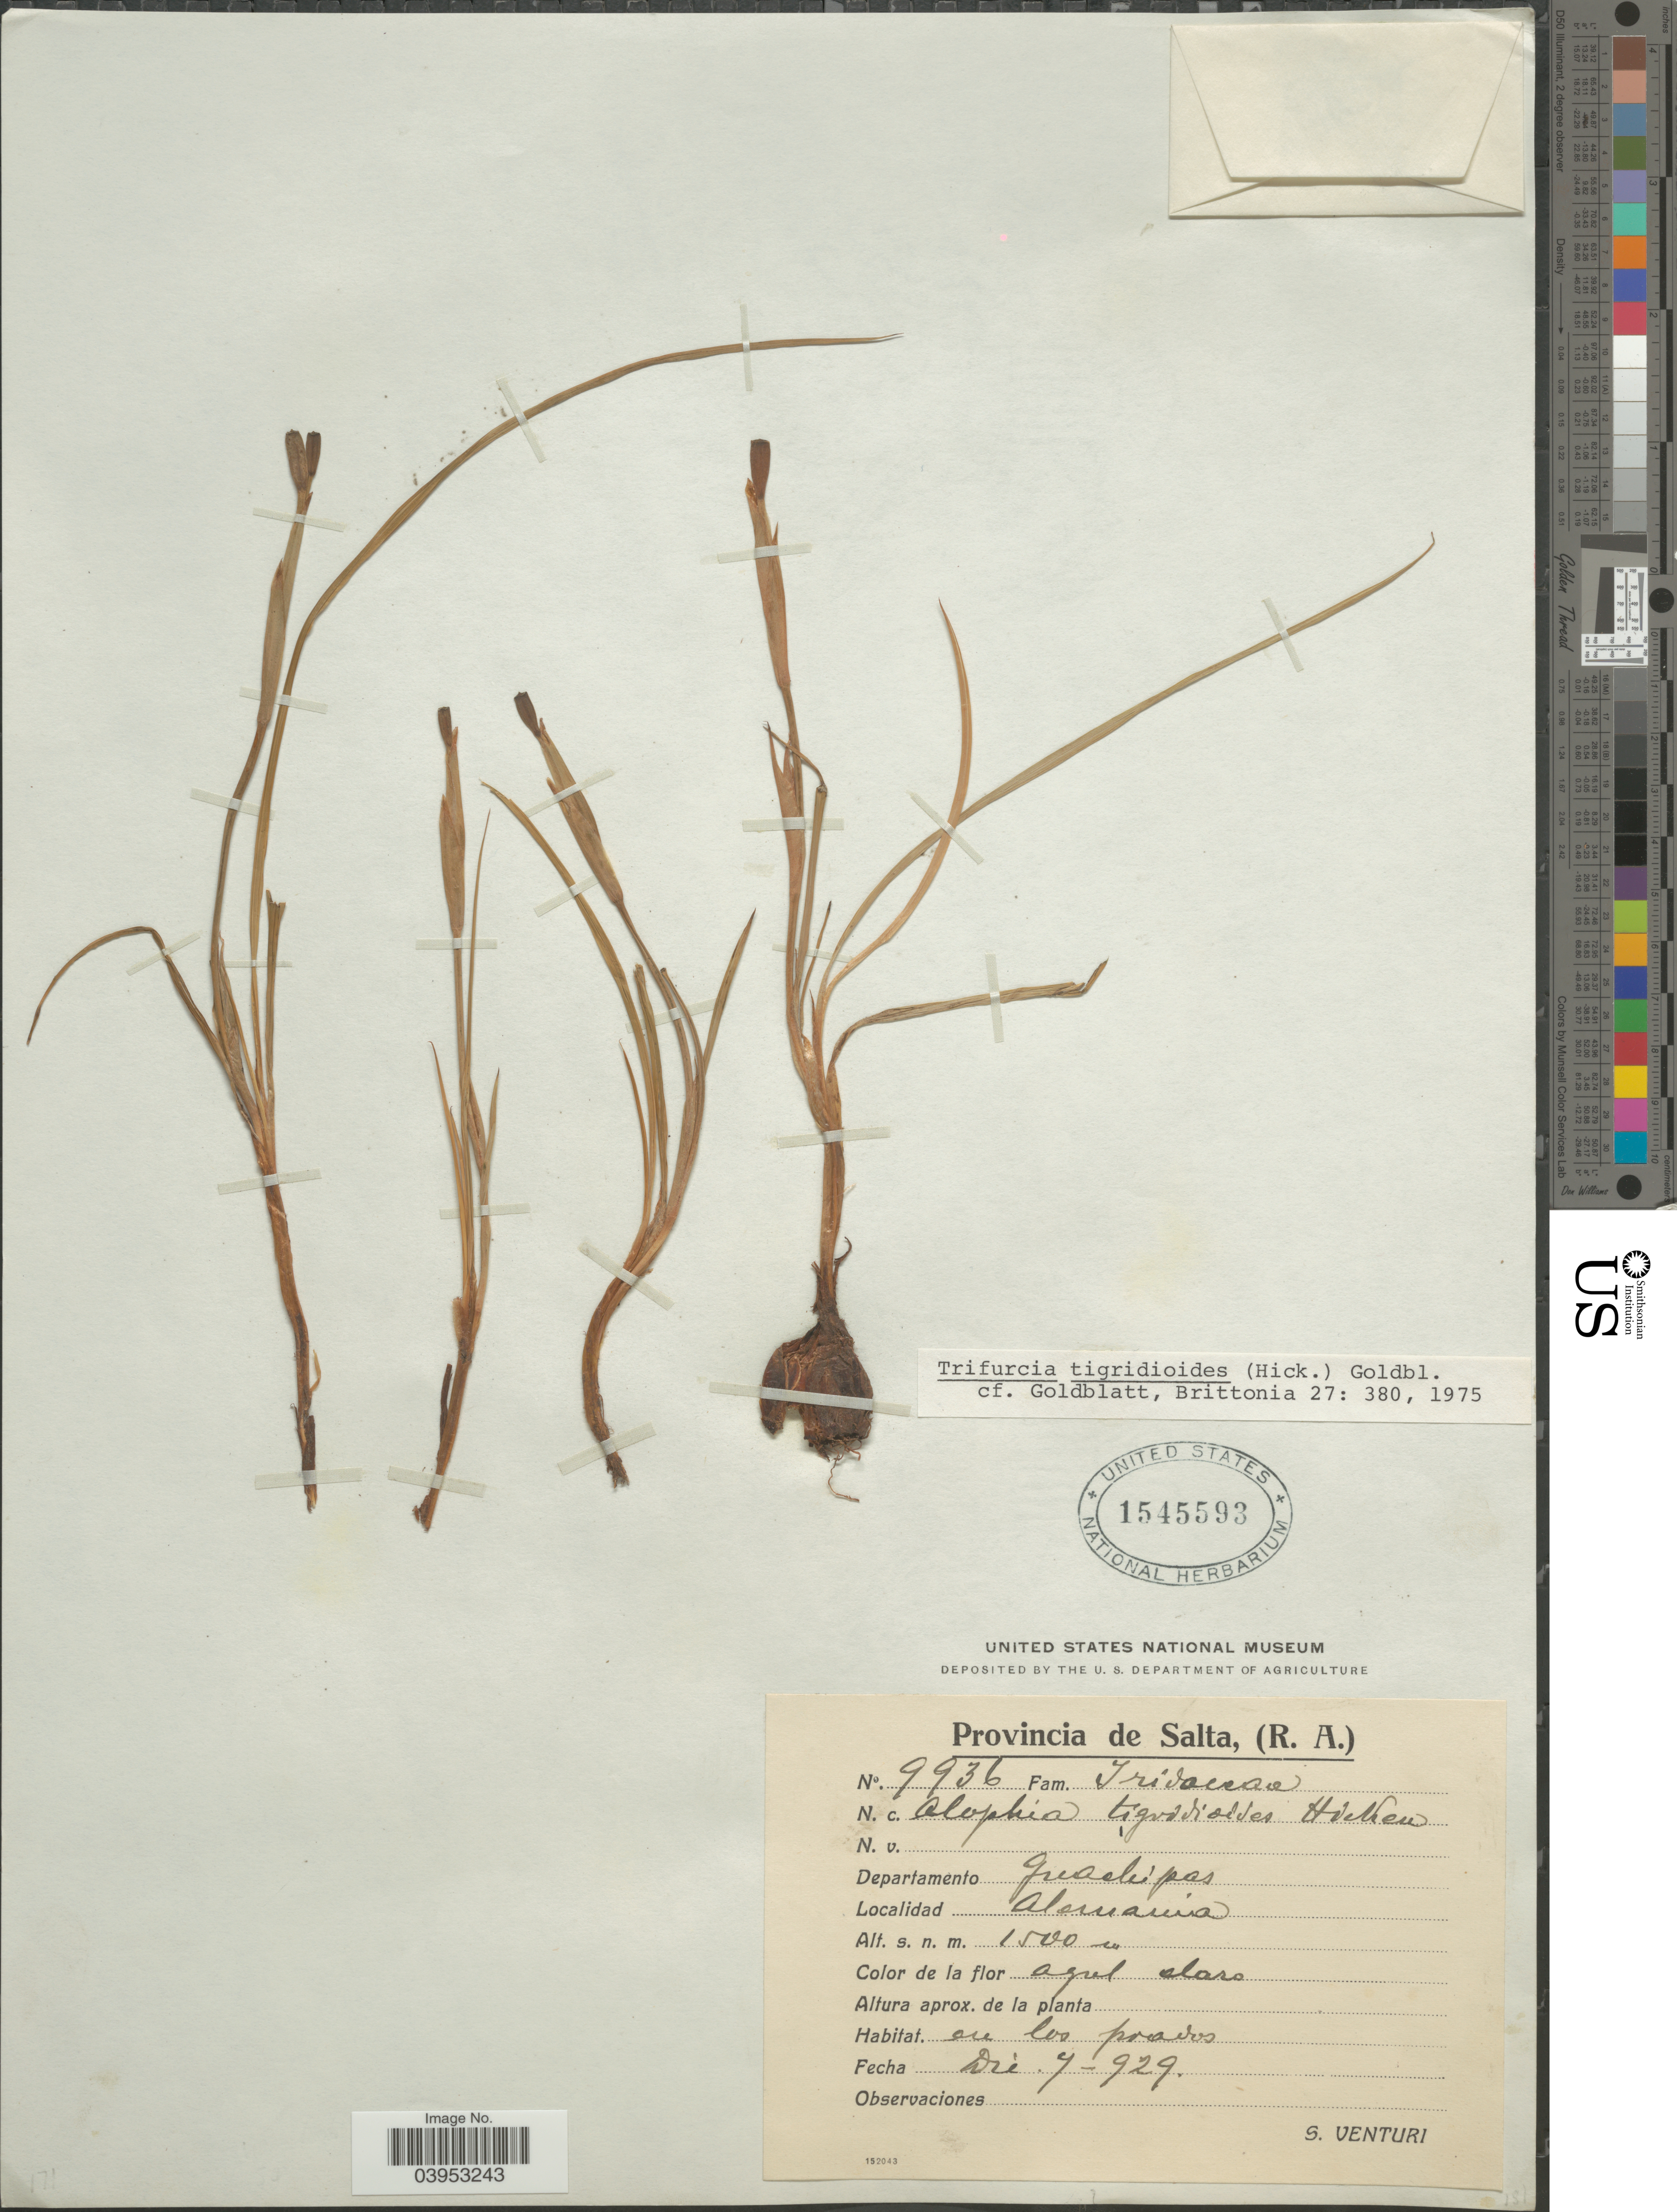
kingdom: Plantae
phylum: Tracheophyta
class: Liliopsida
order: Asparagales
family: Iridaceae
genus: Herbertia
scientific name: Herbertia tigridioides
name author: (Hicken) Goldblatt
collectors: S. Venturi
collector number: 9936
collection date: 1929-12-07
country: Argentina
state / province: Salta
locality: Departamento Guachipas. Alemania.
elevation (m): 1500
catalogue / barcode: US 1545593